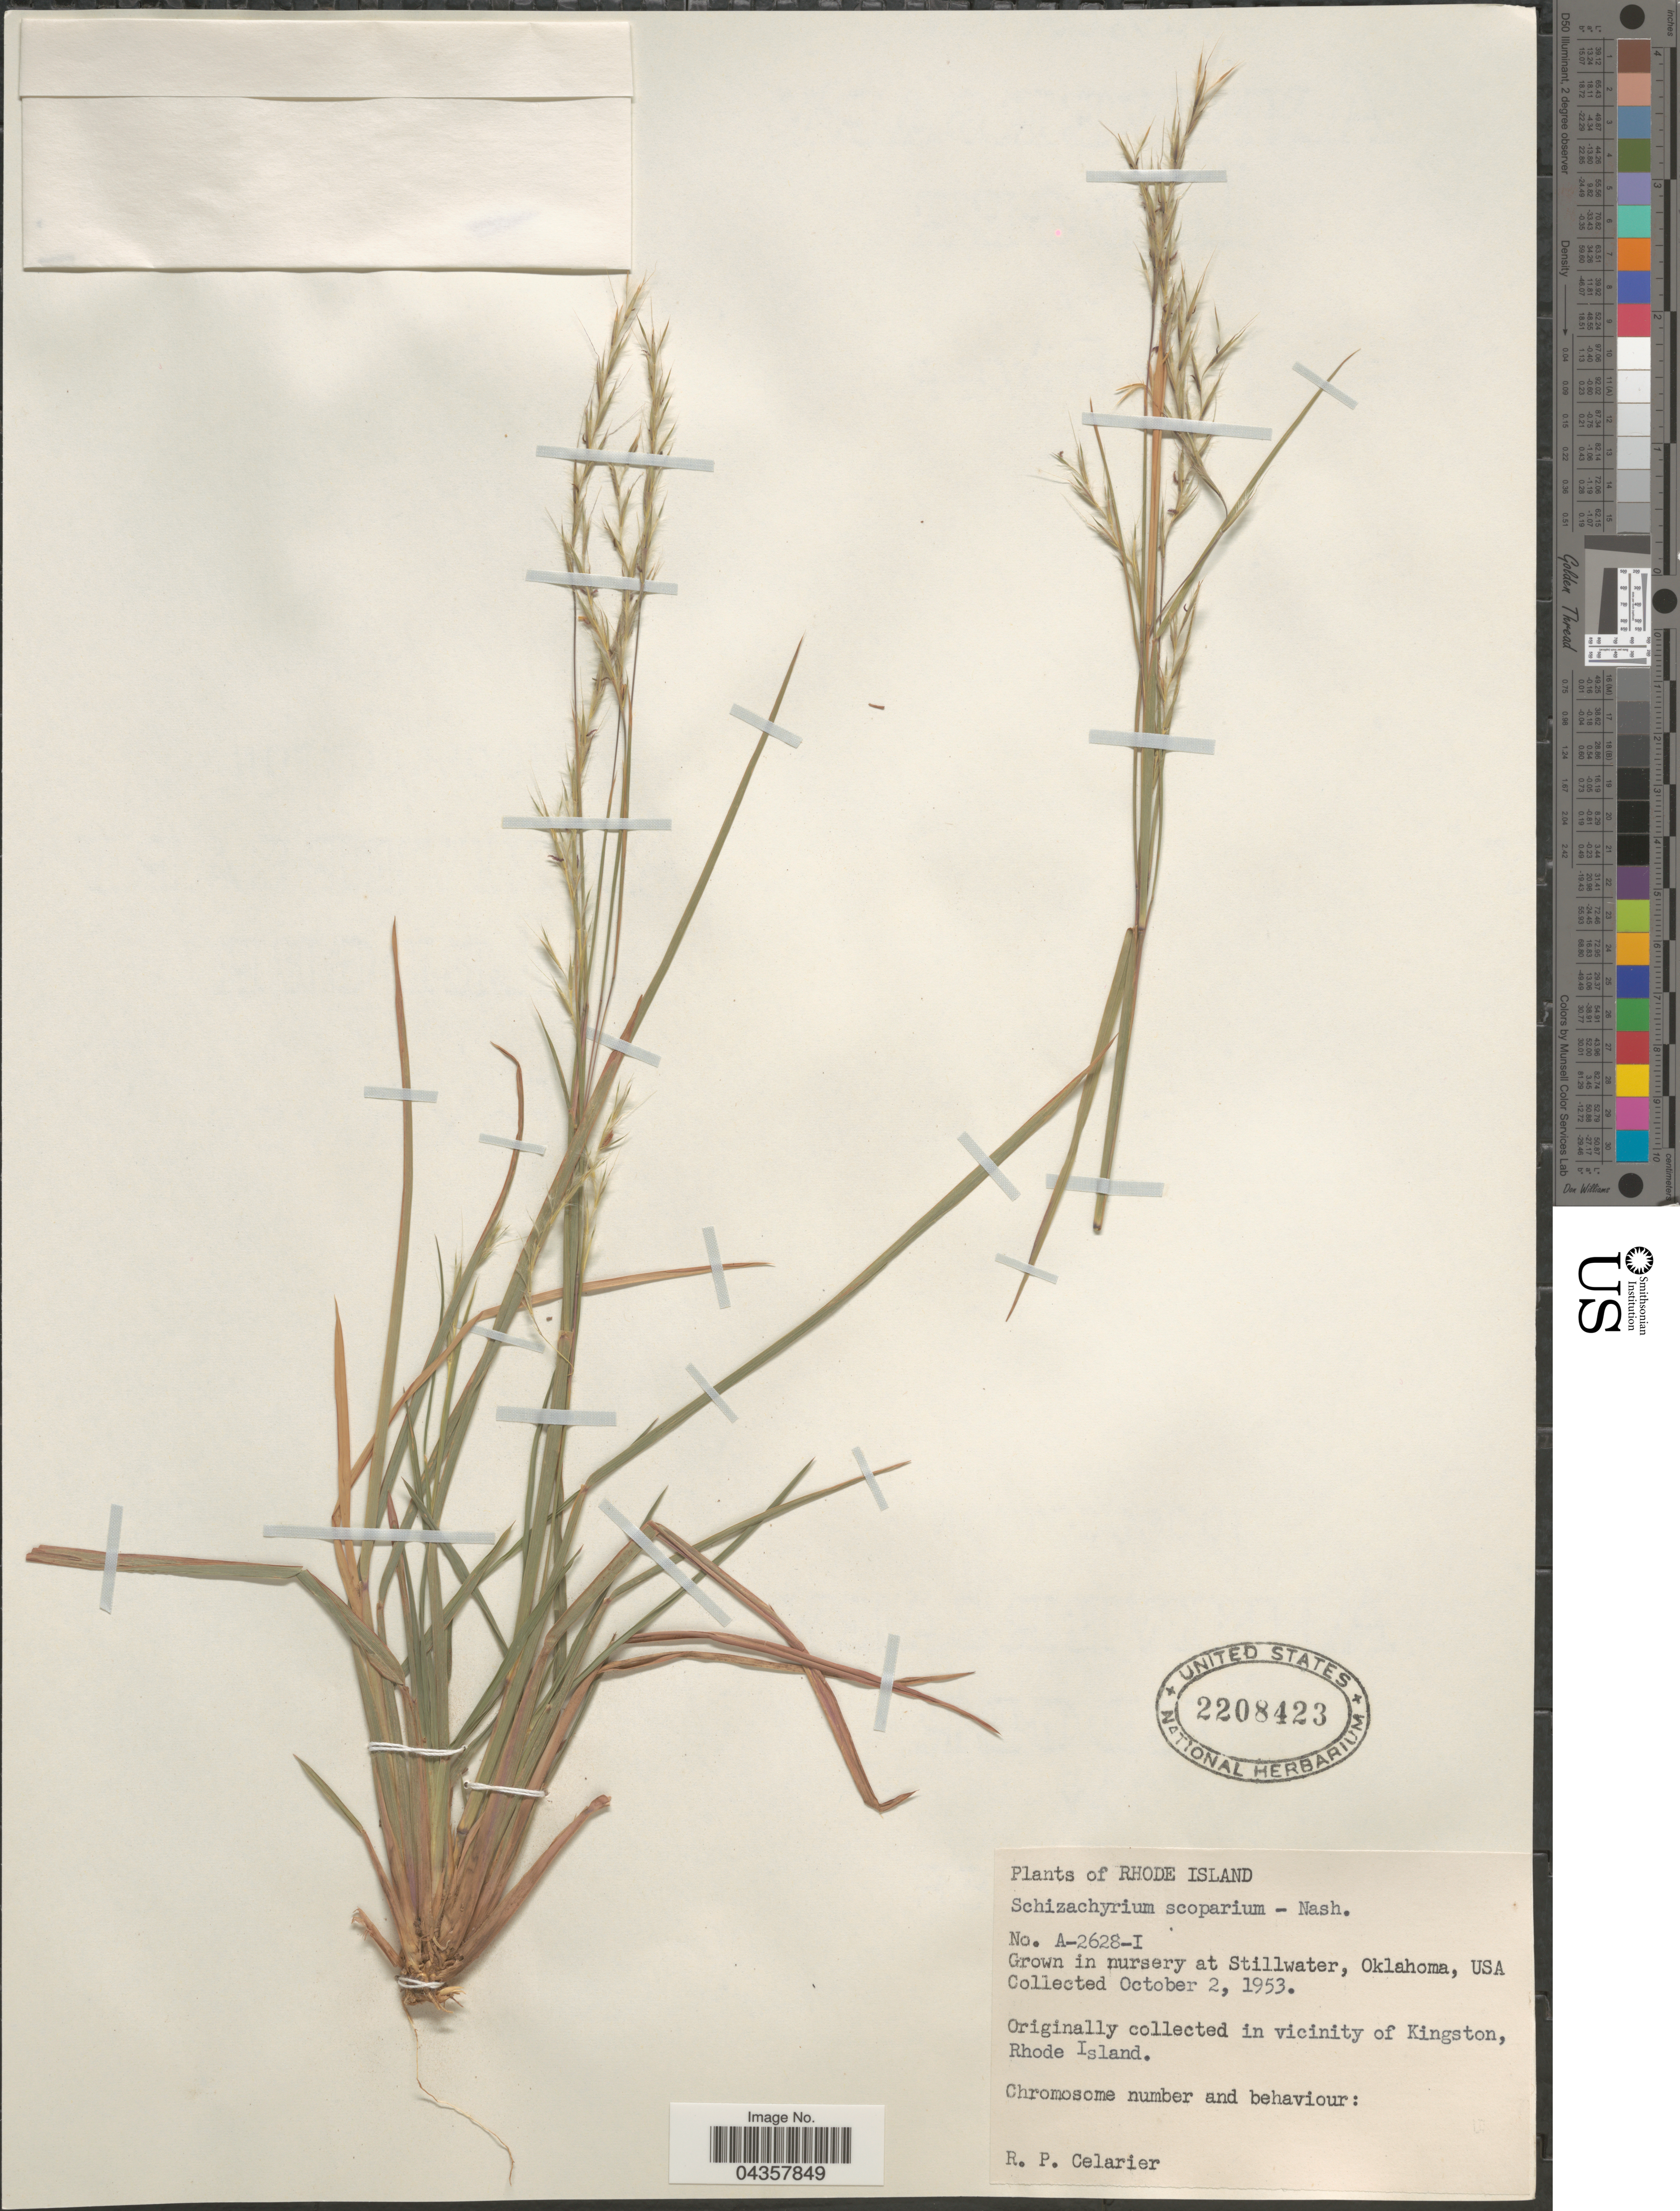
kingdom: Plantae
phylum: Tracheophyta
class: Liliopsida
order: Poales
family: Poaceae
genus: Schizachyrium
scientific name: Schizachyrium scoparium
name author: (Michx.) Nash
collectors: R. Celarier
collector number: A-2628-I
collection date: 1953-10-02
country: United States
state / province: Oklahoma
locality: Grown in nursery at Stillwater.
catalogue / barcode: US 2208423